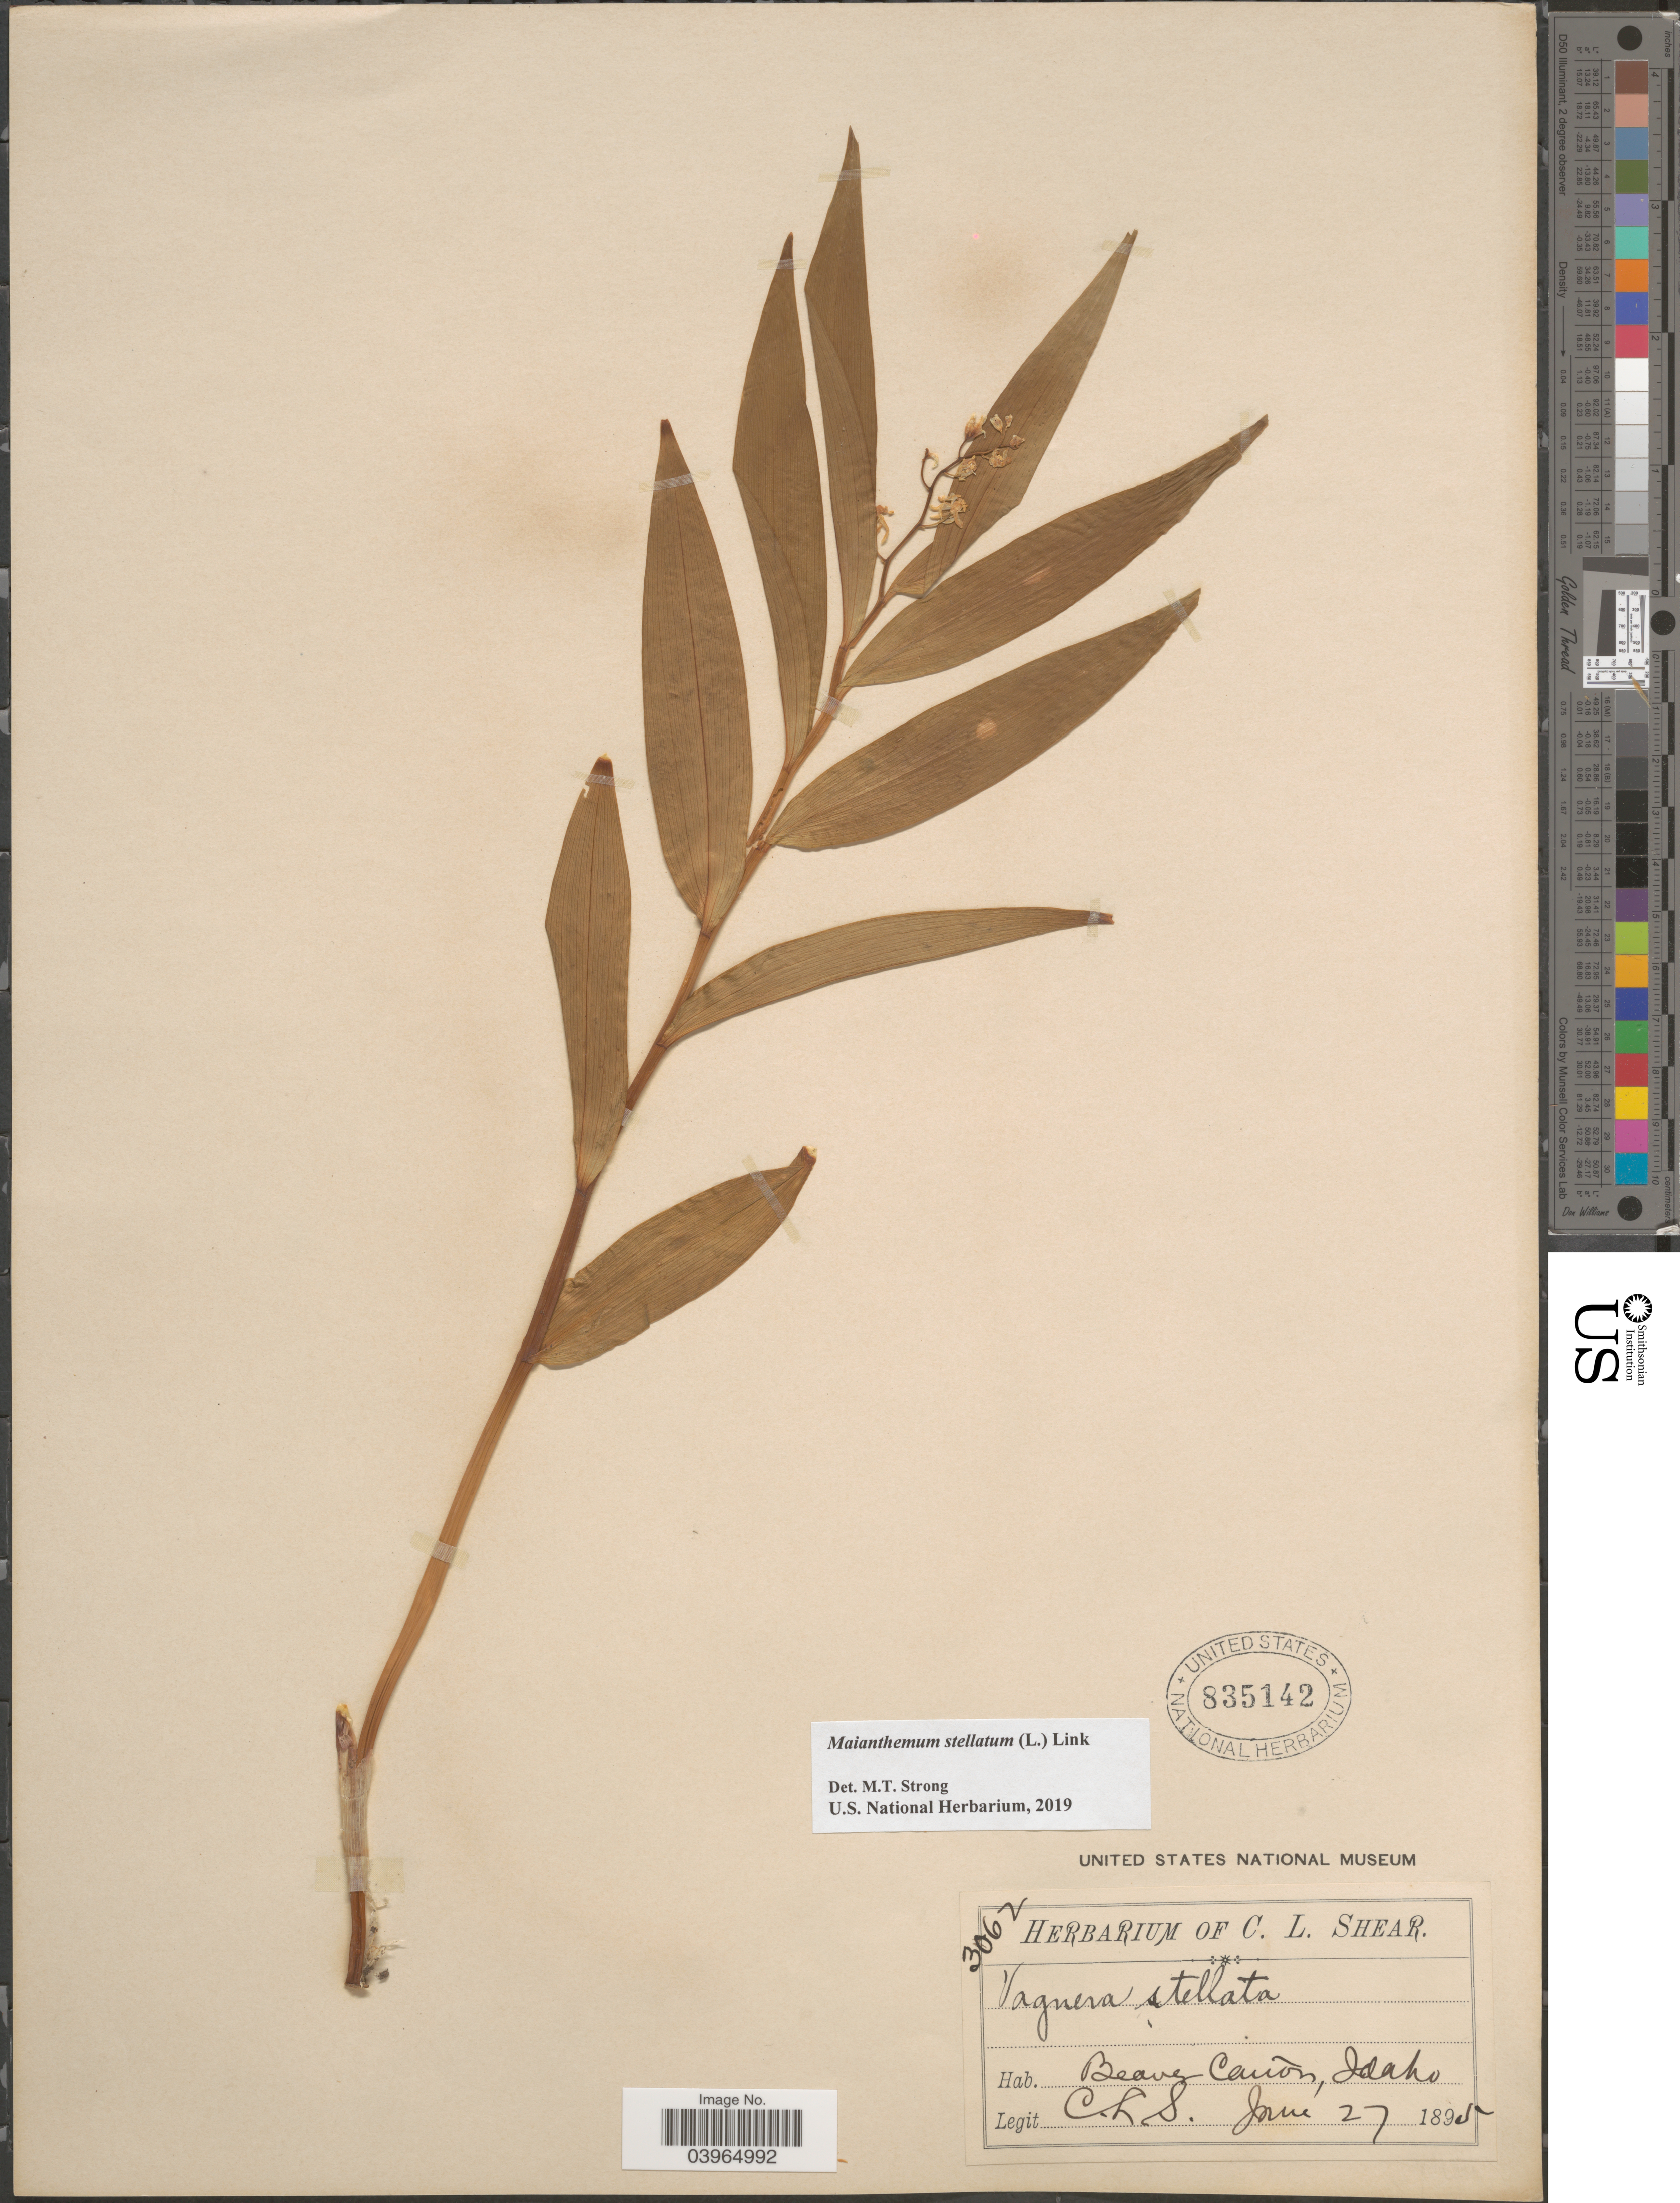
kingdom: Plantae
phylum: Tracheophyta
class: Liliopsida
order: Asparagales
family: Asparagaceae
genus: Maianthemum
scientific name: Maianthemum stellatum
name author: (L.) Link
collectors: C. L. Shear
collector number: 3062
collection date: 1895-06-27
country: United States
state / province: Idaho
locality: Beaver Cañon.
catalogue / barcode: US 835142